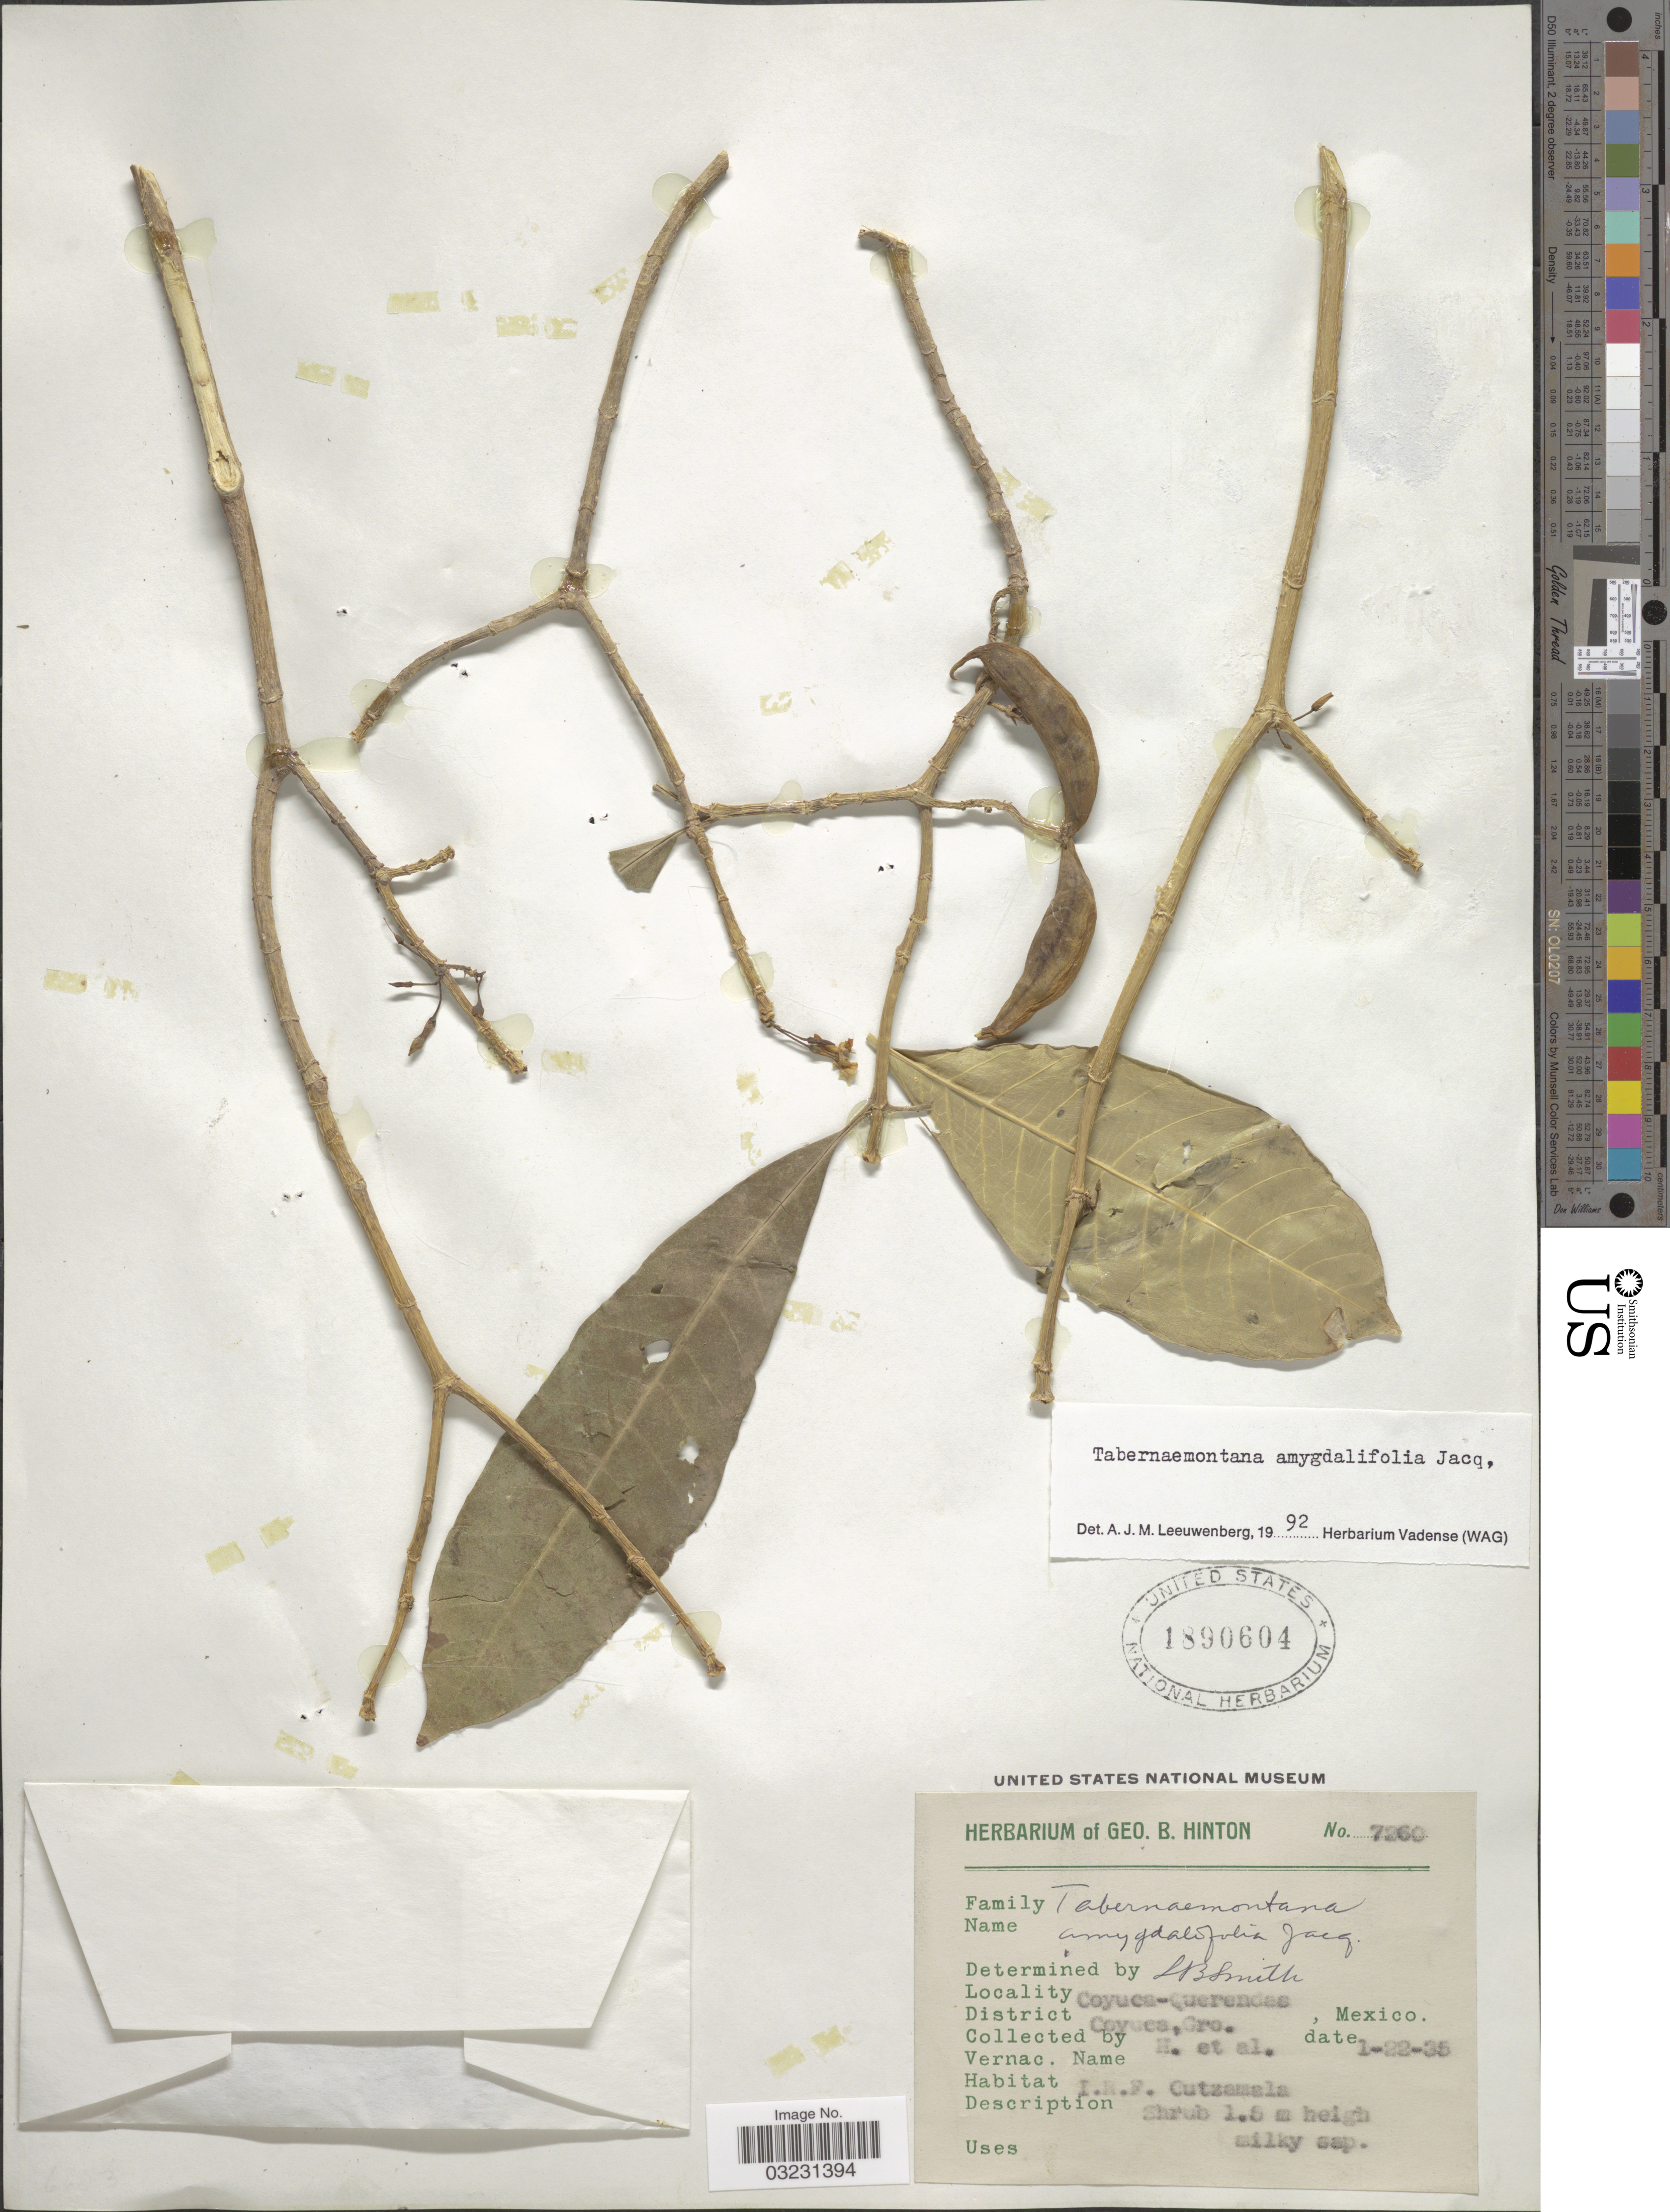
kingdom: Plantae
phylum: Tracheophyta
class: Magnoliopsida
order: Gentianales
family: Apocynaceae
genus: Tabernaemontana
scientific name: Tabernaemontana amygdalifolia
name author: Jacq.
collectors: G. B. Hinton & et al.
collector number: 7260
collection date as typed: Transcribed d/m/y: 22/1/35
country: Mexico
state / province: Guerrero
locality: Coyuca-Querendas, District Coyuca, Gro.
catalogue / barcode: US 1890604